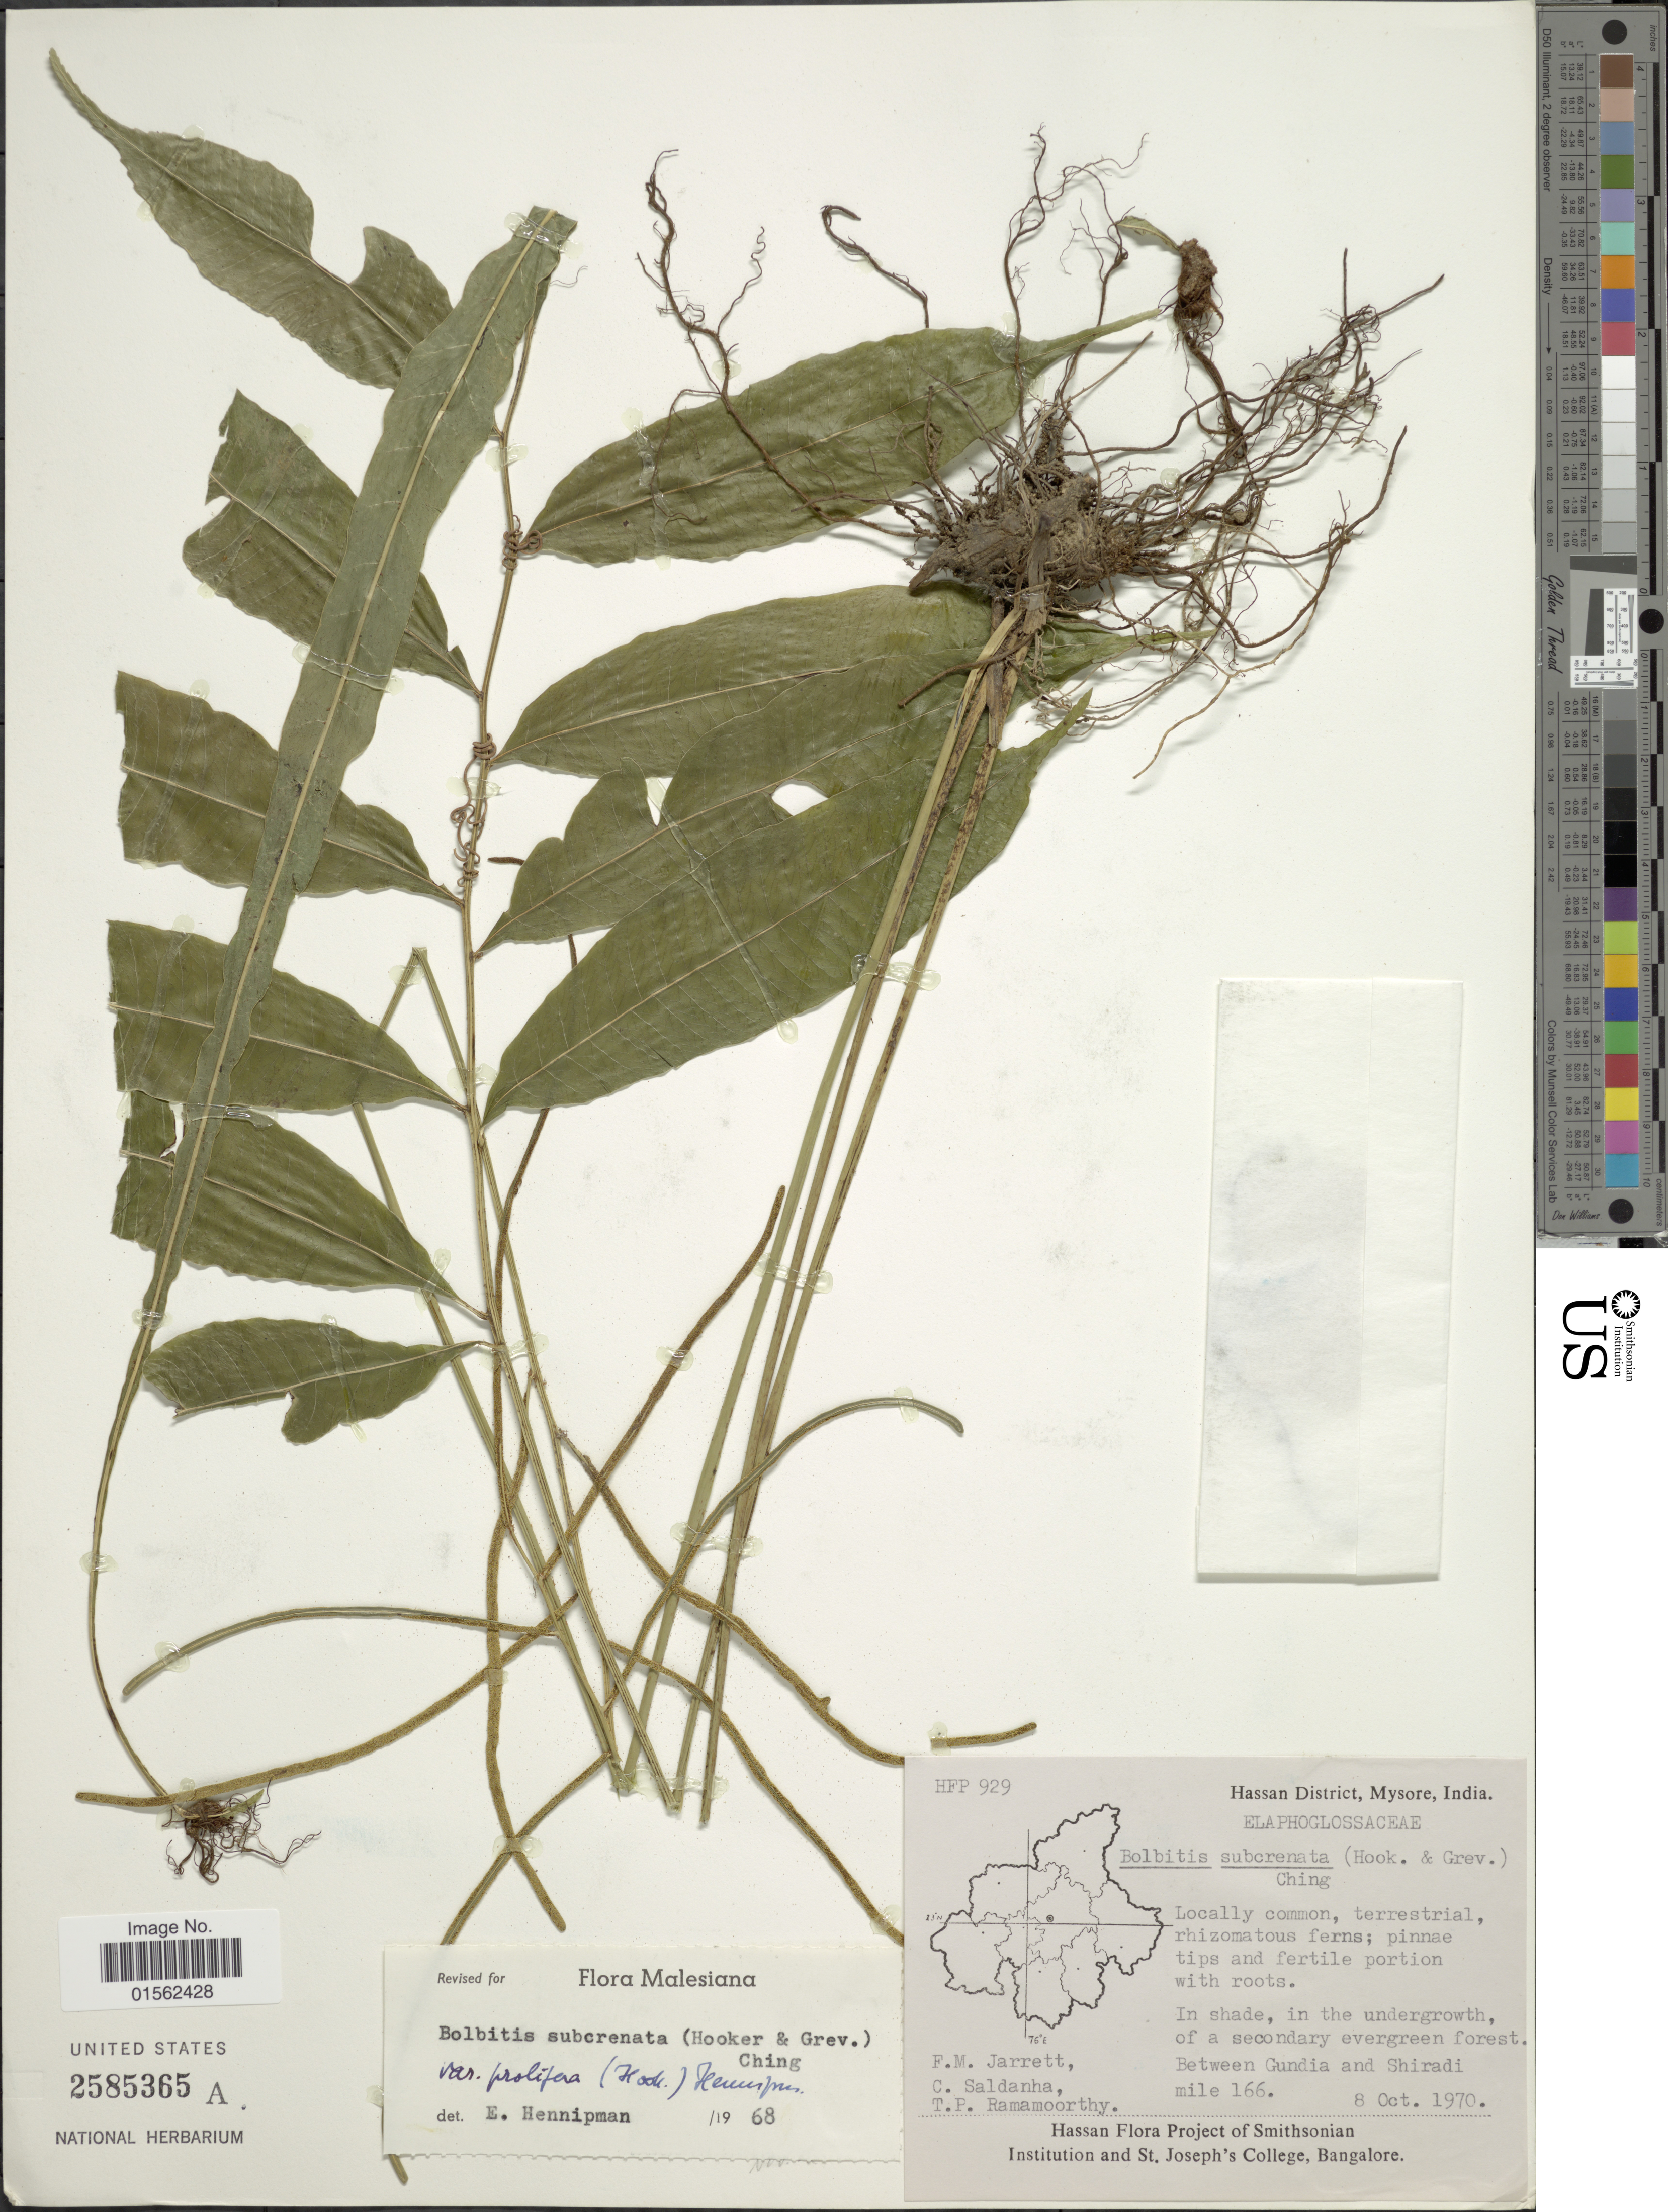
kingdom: Plantae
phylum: Tracheophyta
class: Polypodiopsida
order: Polypodiales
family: Dryopteridaceae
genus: Bolbitis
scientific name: Bolbitis subcrenata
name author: (Hook. & Grev.) Ching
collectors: F. M. Jarrett, C. Saldanha & T. P. Ramamoorthy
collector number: HFP929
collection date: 1970-10-08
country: India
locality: Hassan District, Mysore, in shade, in the undergrowth, of a secondarty evergreen forest, between Gundia and Shiradi, mile 166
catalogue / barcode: US 2585365A